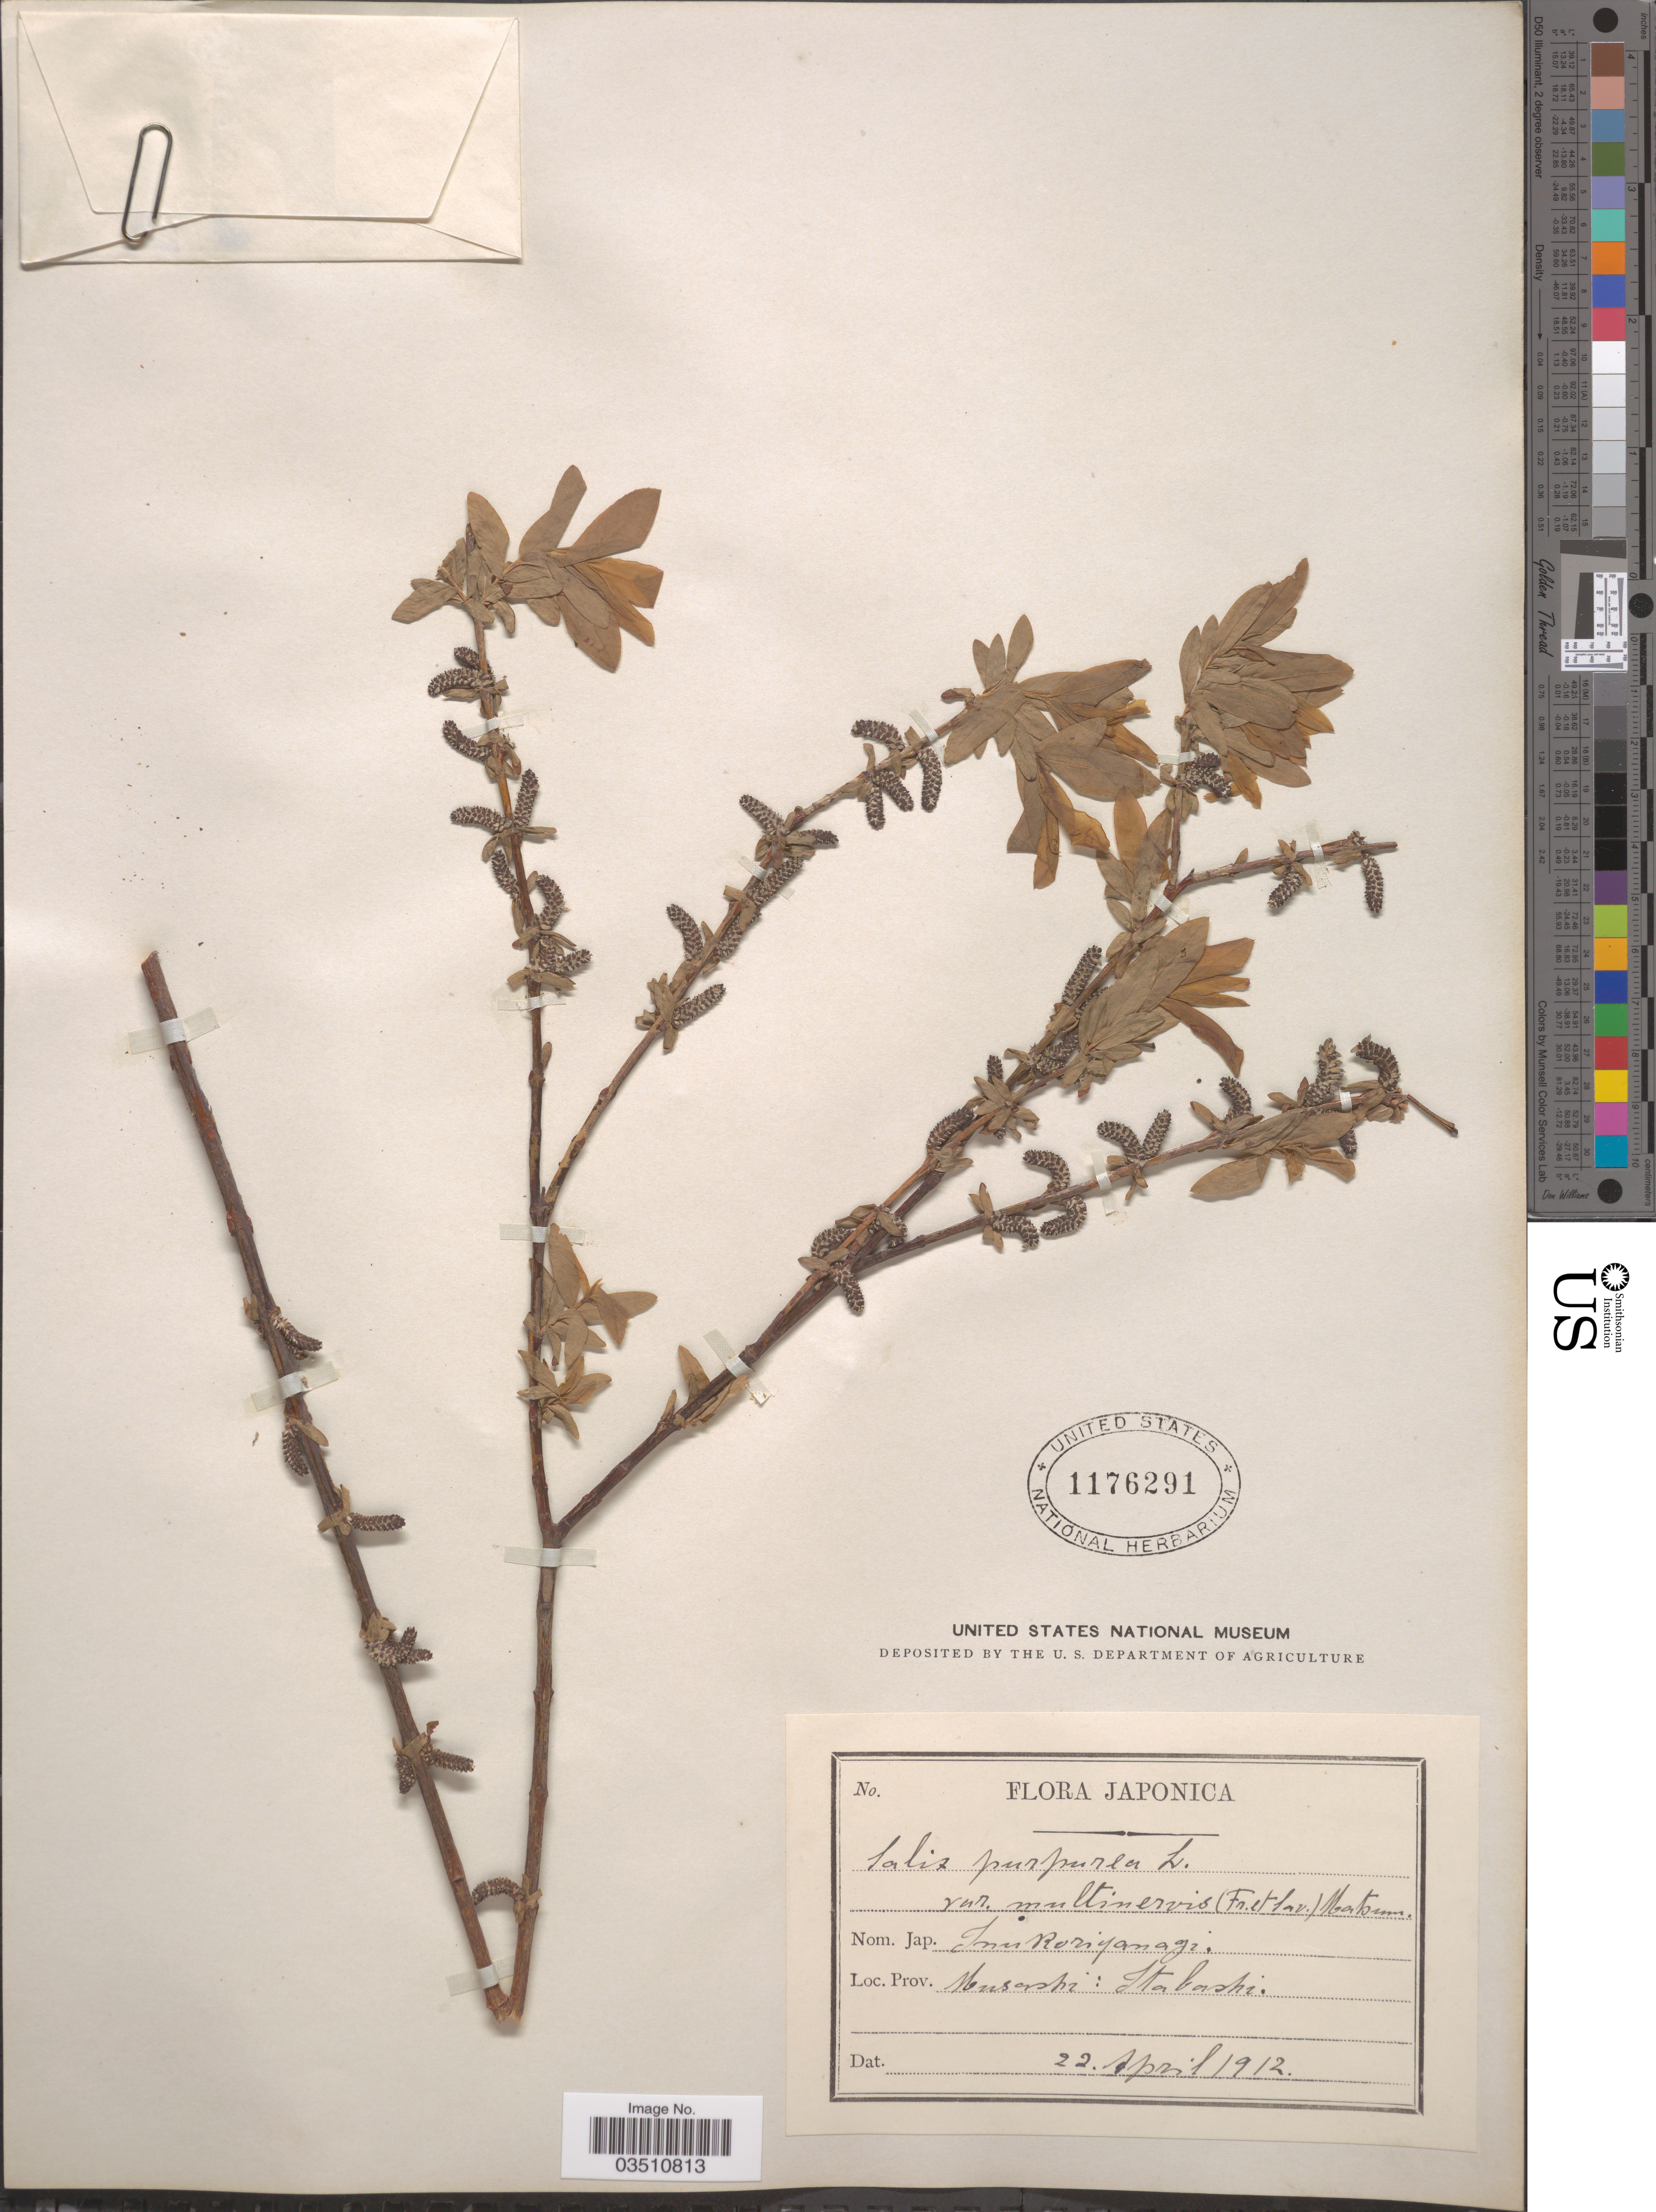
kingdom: Plantae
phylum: Tracheophyta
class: Magnoliopsida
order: Malpighiales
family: Salicaceae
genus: Salix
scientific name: Salix integra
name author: Thunb.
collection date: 1912-04-22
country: Japan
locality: Musashi: Itabashi.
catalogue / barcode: US 1176291